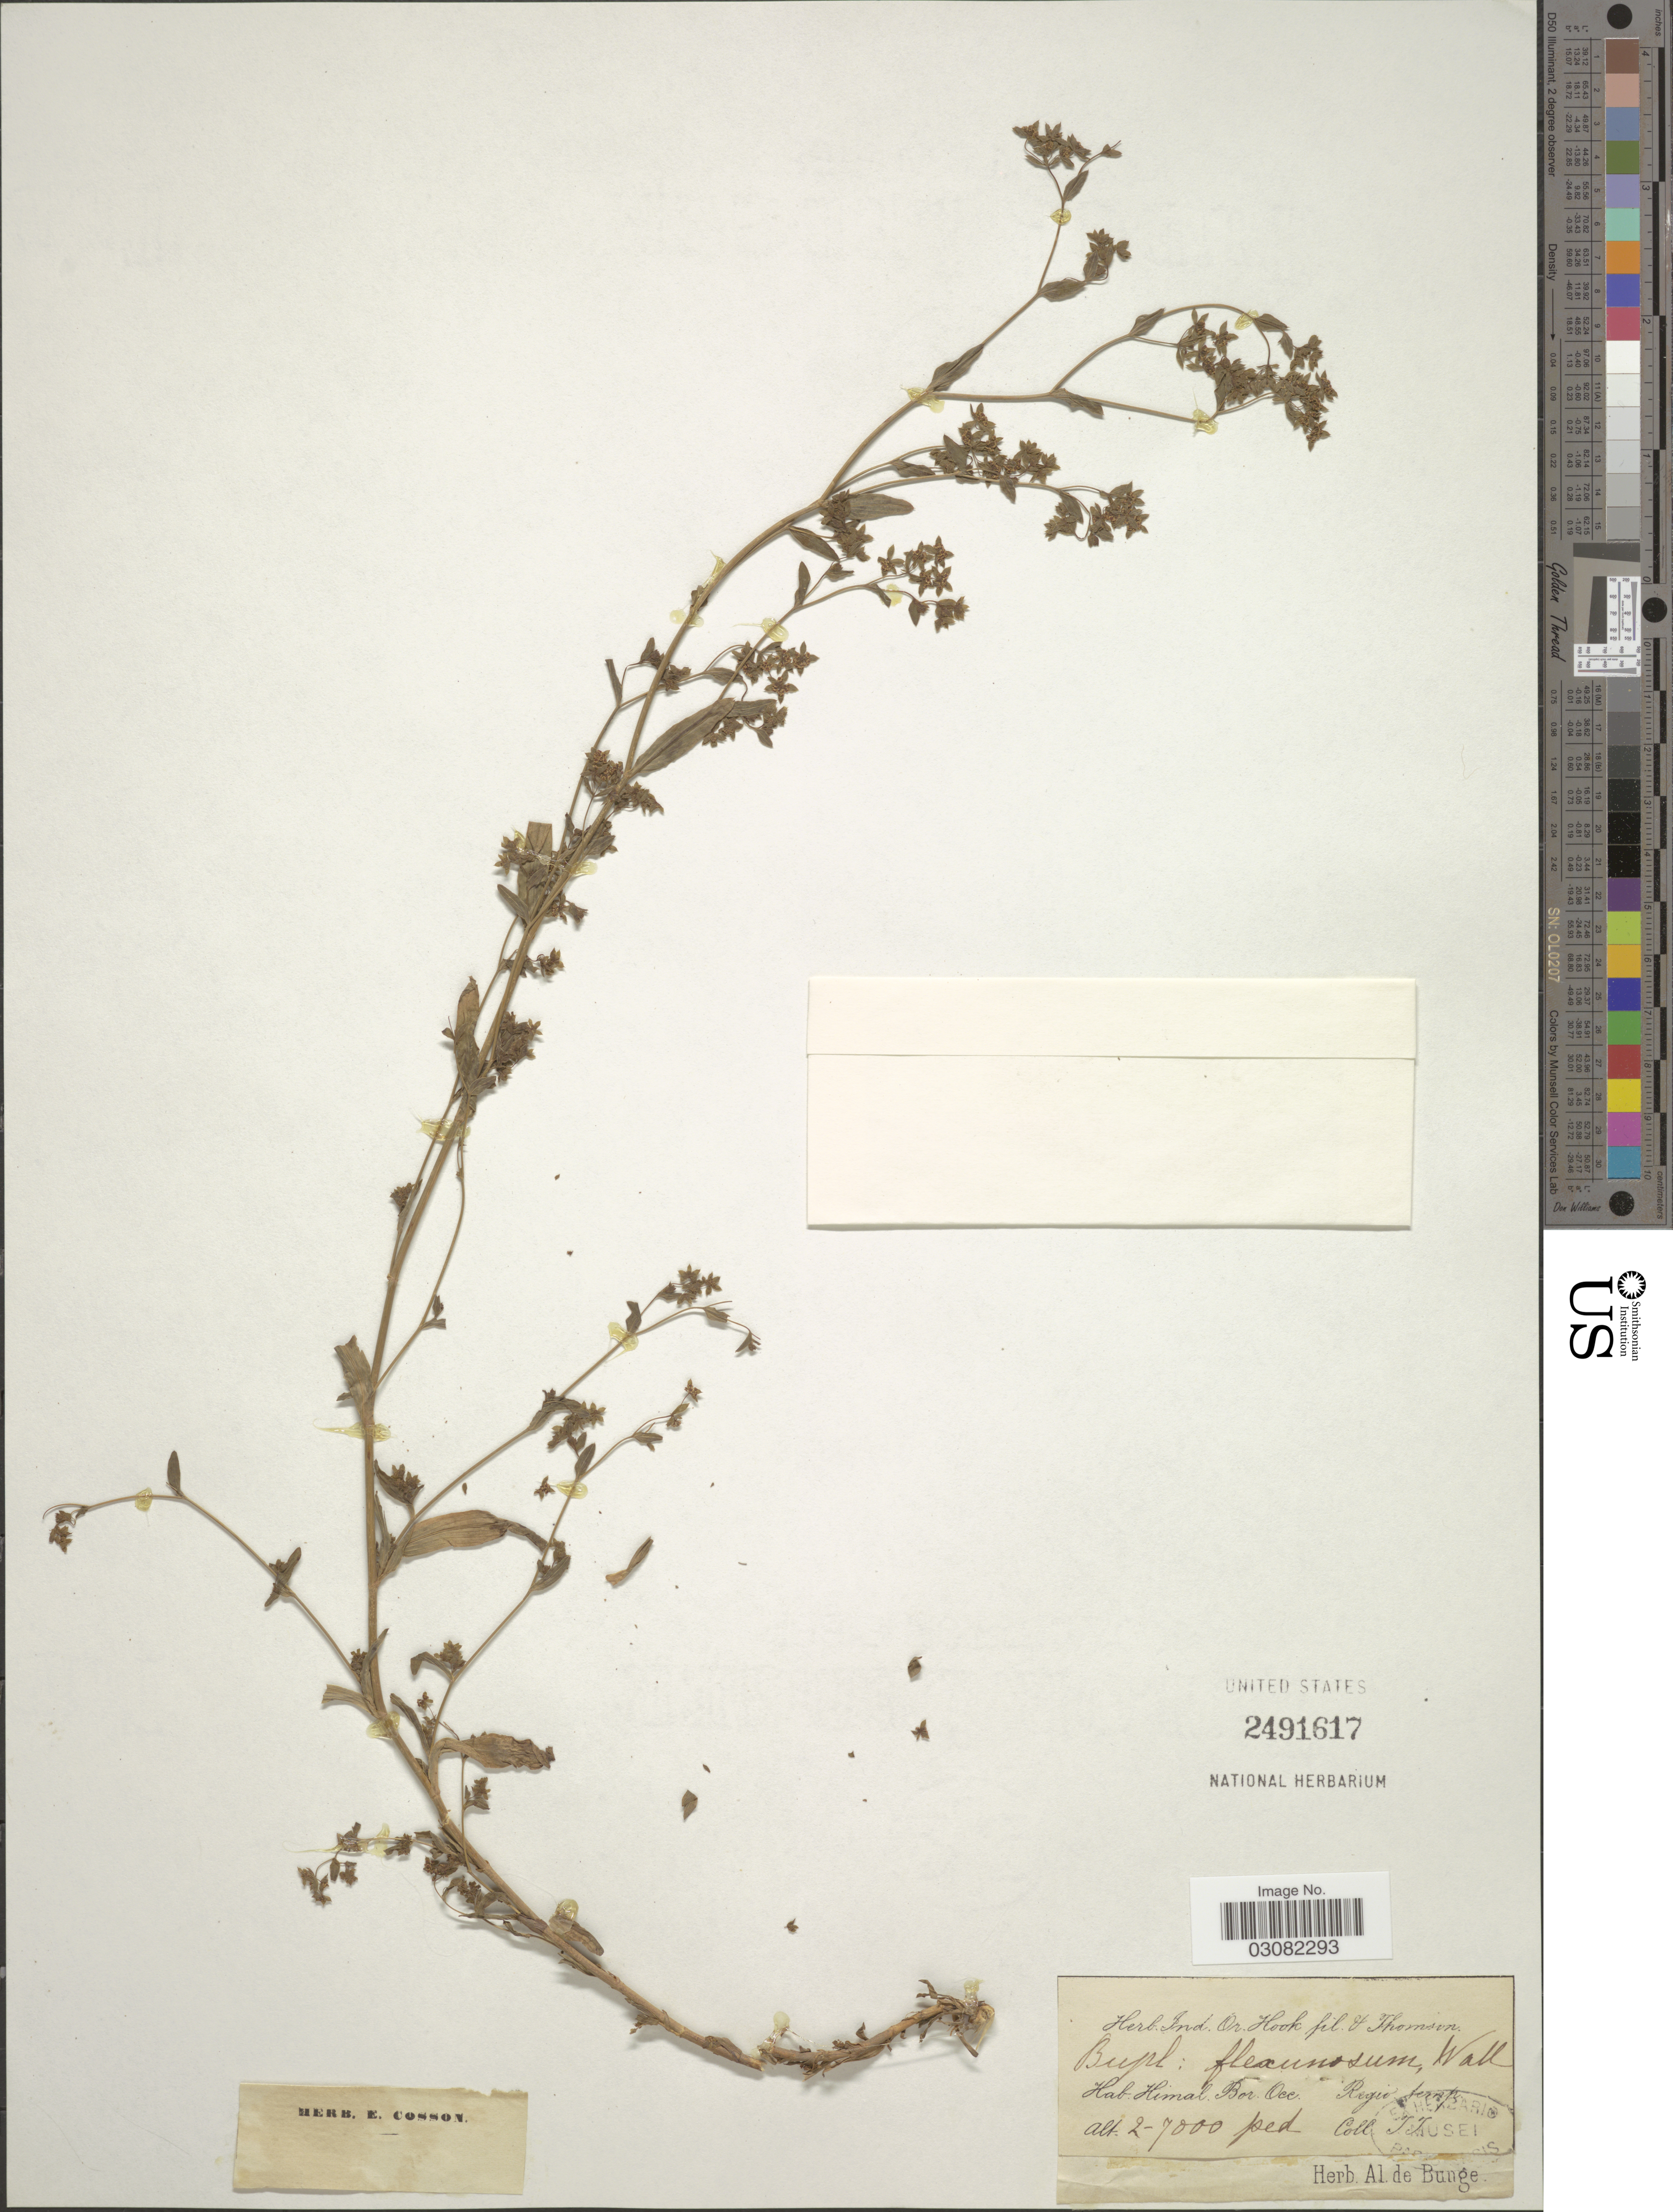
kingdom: Plantae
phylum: Tracheophyta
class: Magnoliopsida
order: Apiales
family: Apiaceae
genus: Bupleurum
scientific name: Bupleurum flexuosum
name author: Wall.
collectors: T. Thomson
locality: Himal. Bor. Occ. Regio: temp.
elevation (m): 610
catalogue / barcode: US 2491617